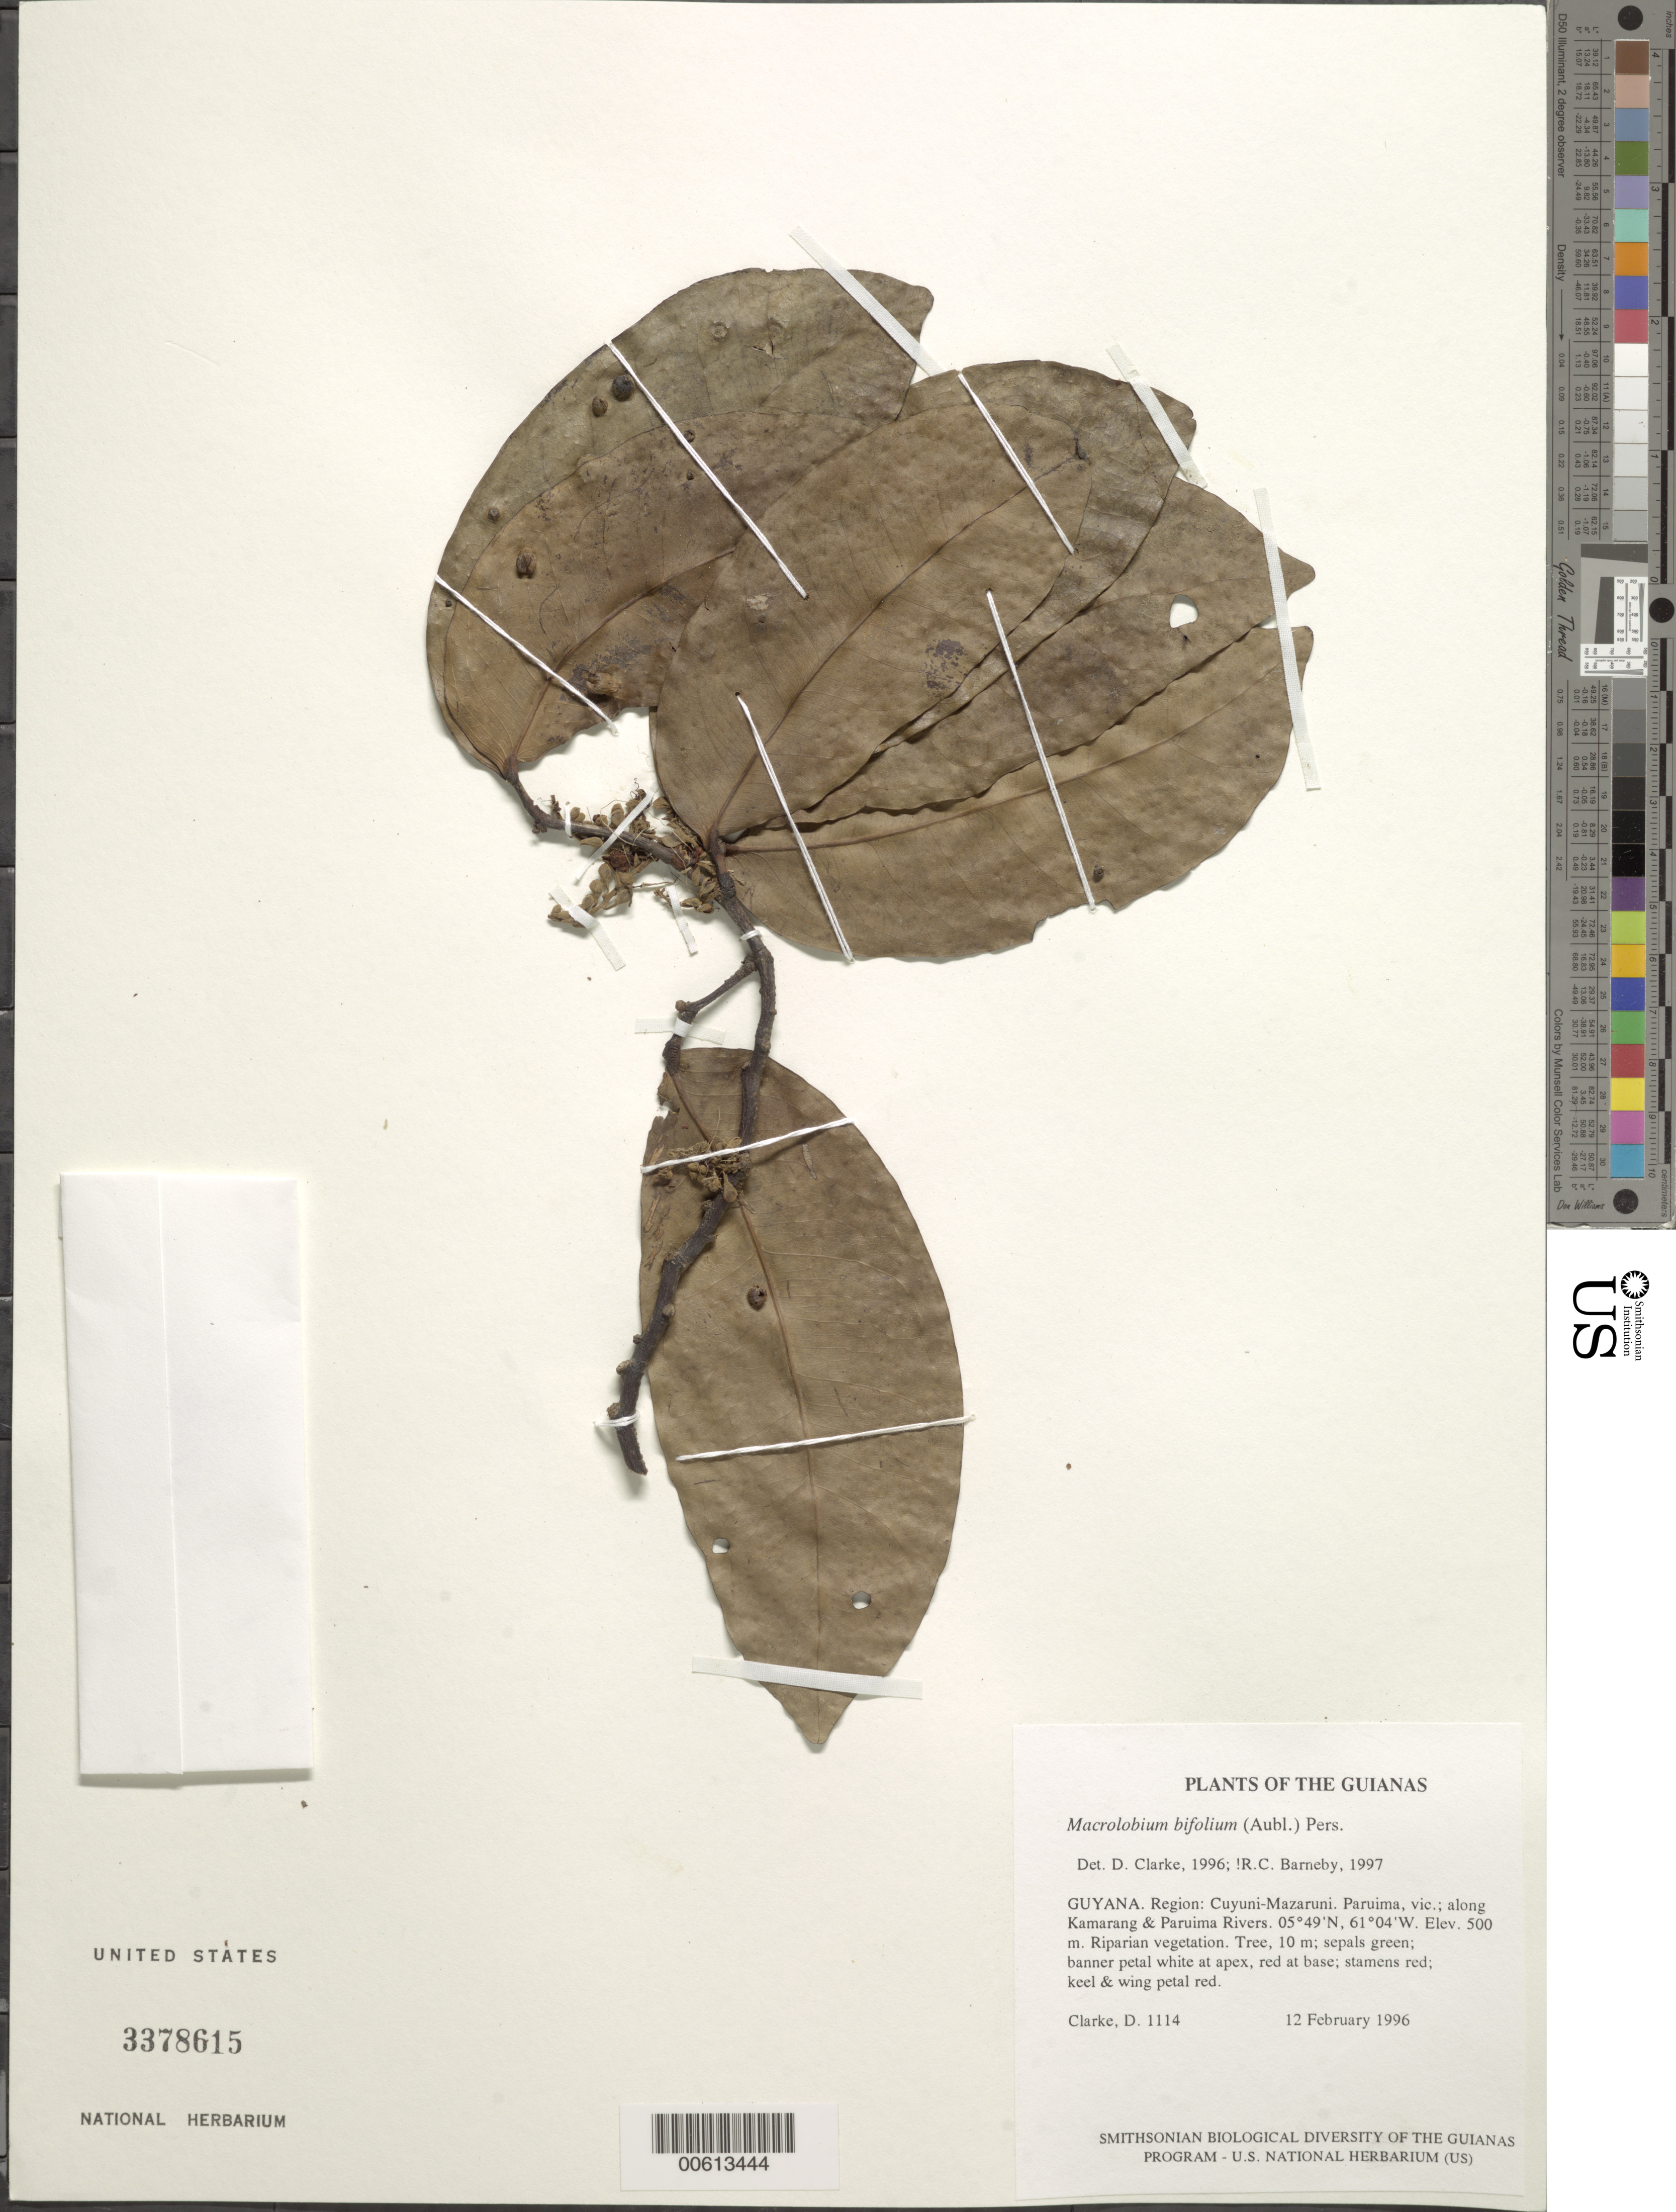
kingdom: Plantae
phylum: Tracheophyta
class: Magnoliopsida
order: Fabales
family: Fabaceae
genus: Macrolobium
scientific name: Macrolobium bifolium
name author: (Aubl.) Pers.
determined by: Barneby, Rupert C., (NY)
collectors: H. D. Clarke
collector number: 1114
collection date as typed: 12 February 1996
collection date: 1996-02-12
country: Guyana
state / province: Cuyuni-Mazaruni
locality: Paruima, vic.; along Kamarang & Paruima Rivers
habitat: Riparian vegetation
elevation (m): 500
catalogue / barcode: US 3378615